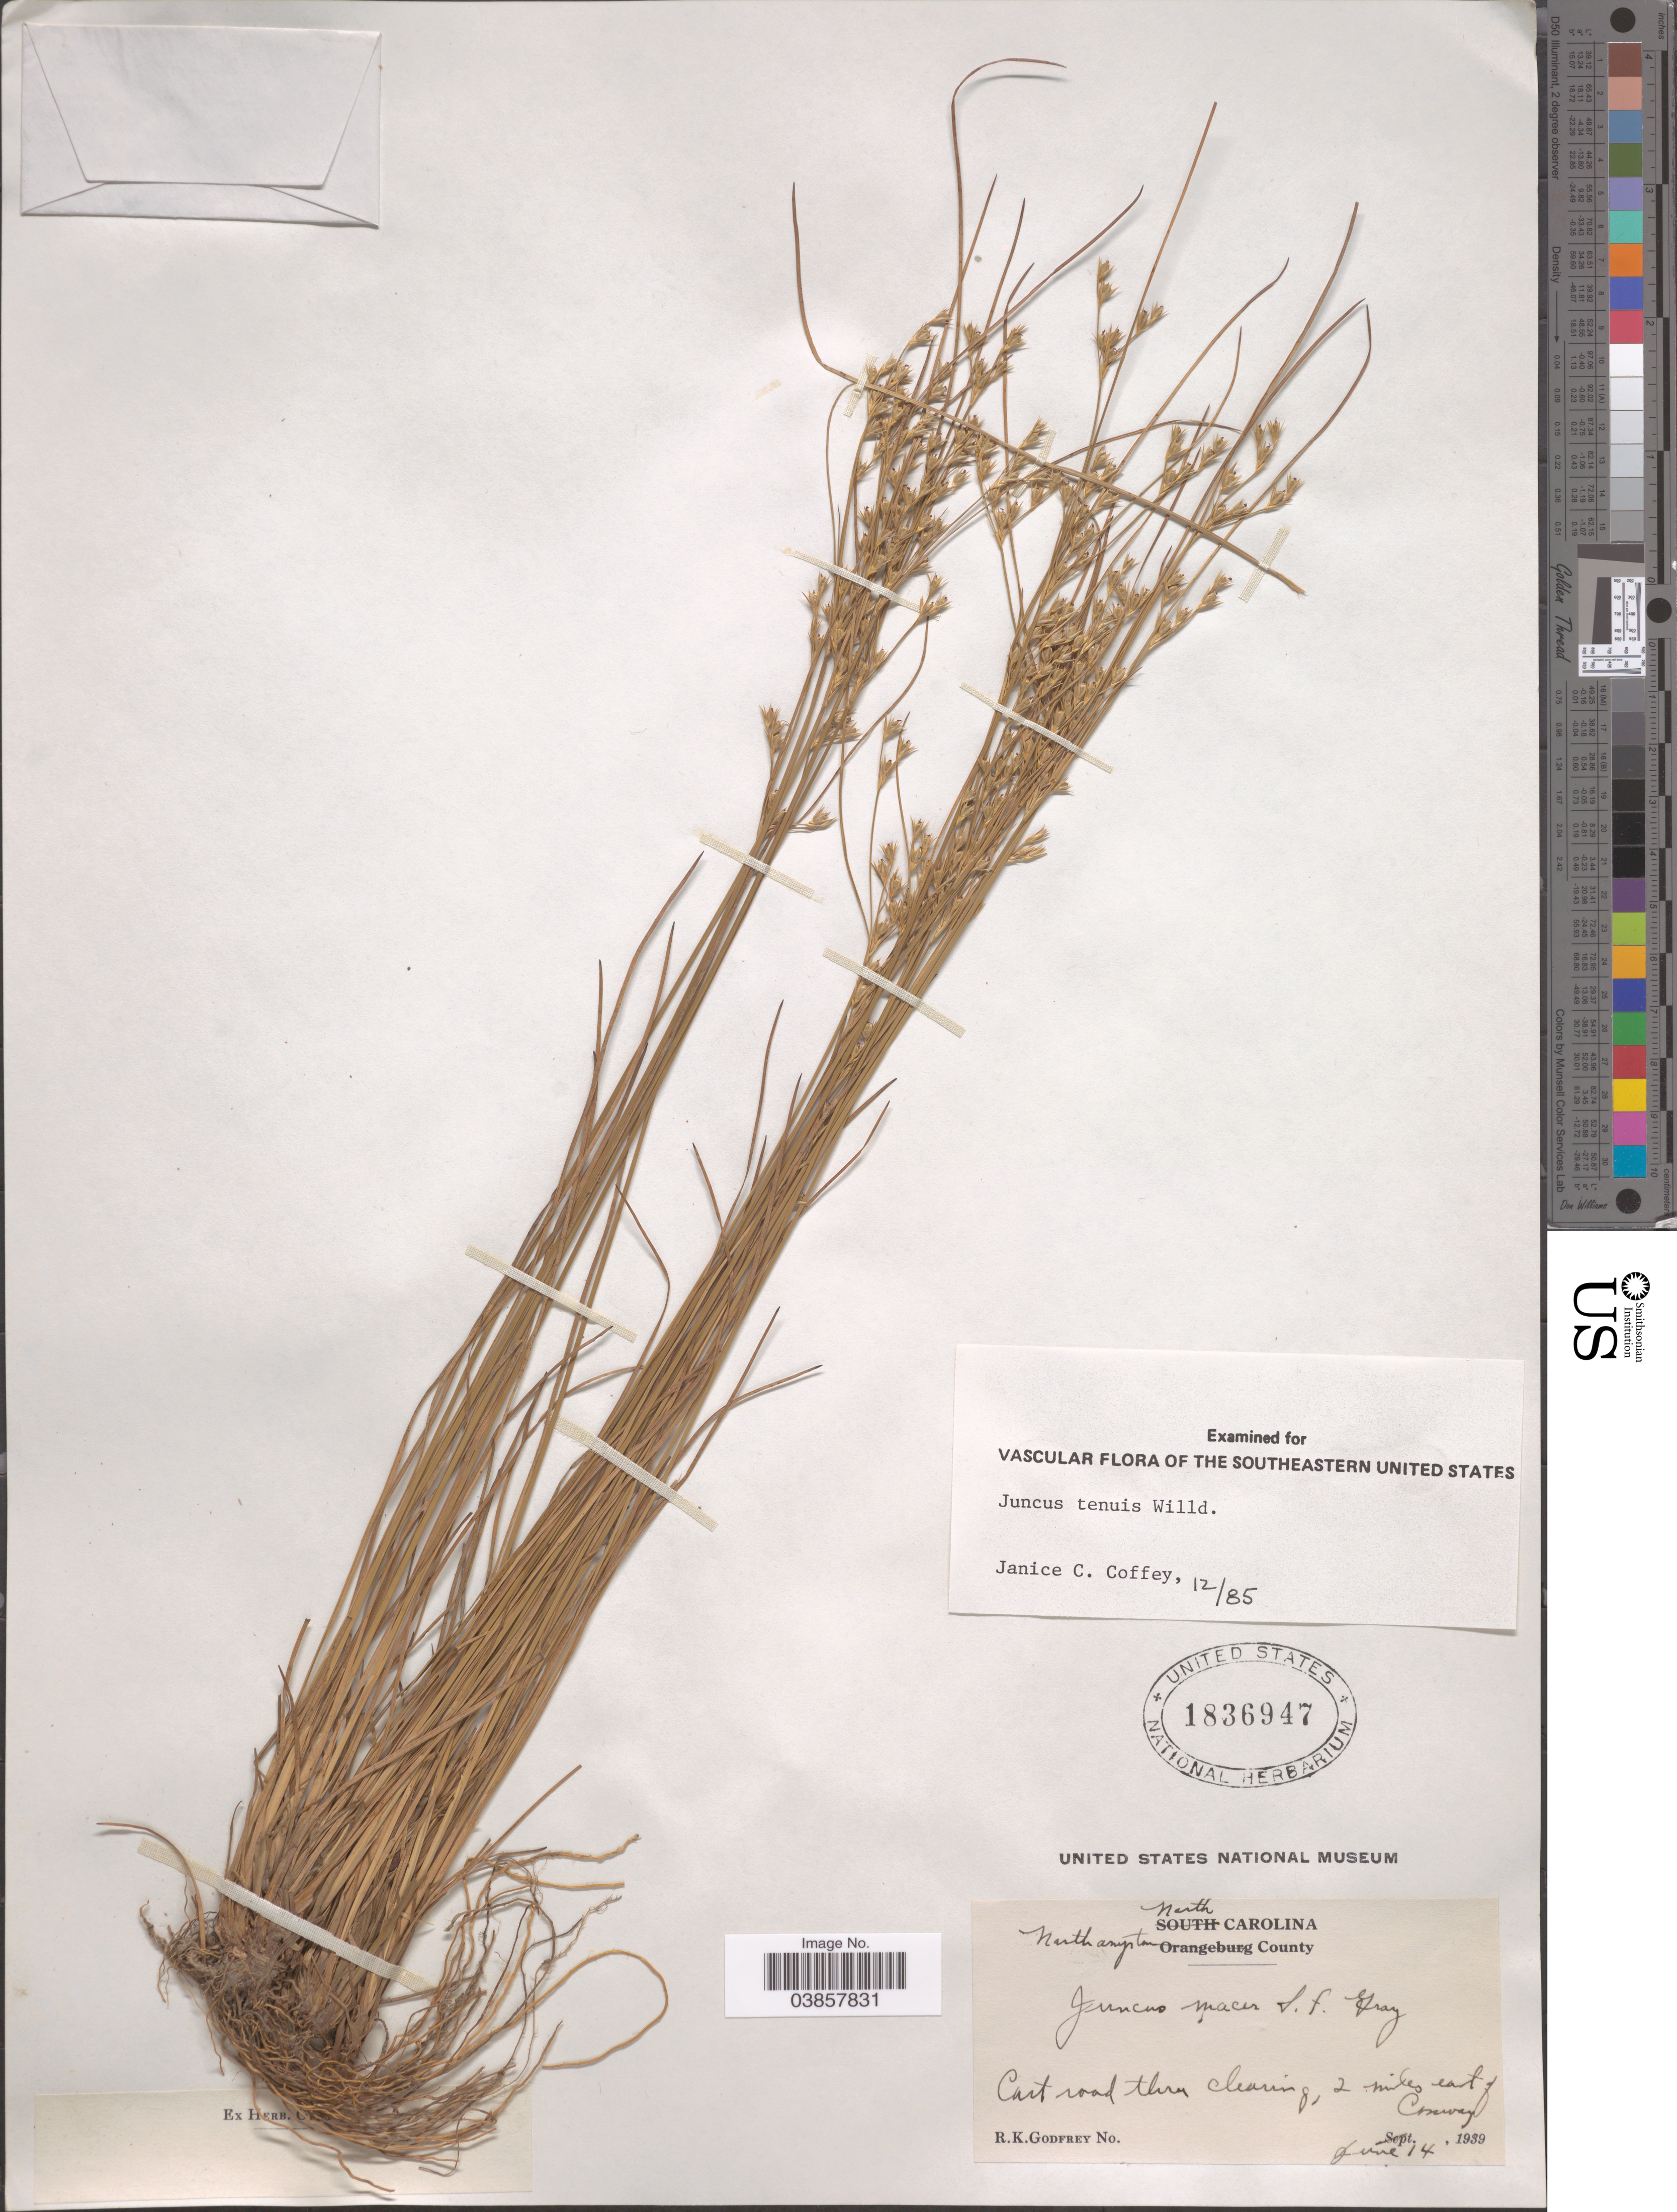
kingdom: Plantae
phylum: Tracheophyta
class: Liliopsida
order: Poales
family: Juncaceae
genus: Juncus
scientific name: Juncus tenuis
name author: Willd.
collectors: R. K. Godfrey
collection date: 1939-06-14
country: United States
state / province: North Carolina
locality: Northampton County. Cart road thru clearing, 2 miles east of Conway.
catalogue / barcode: US 1836947